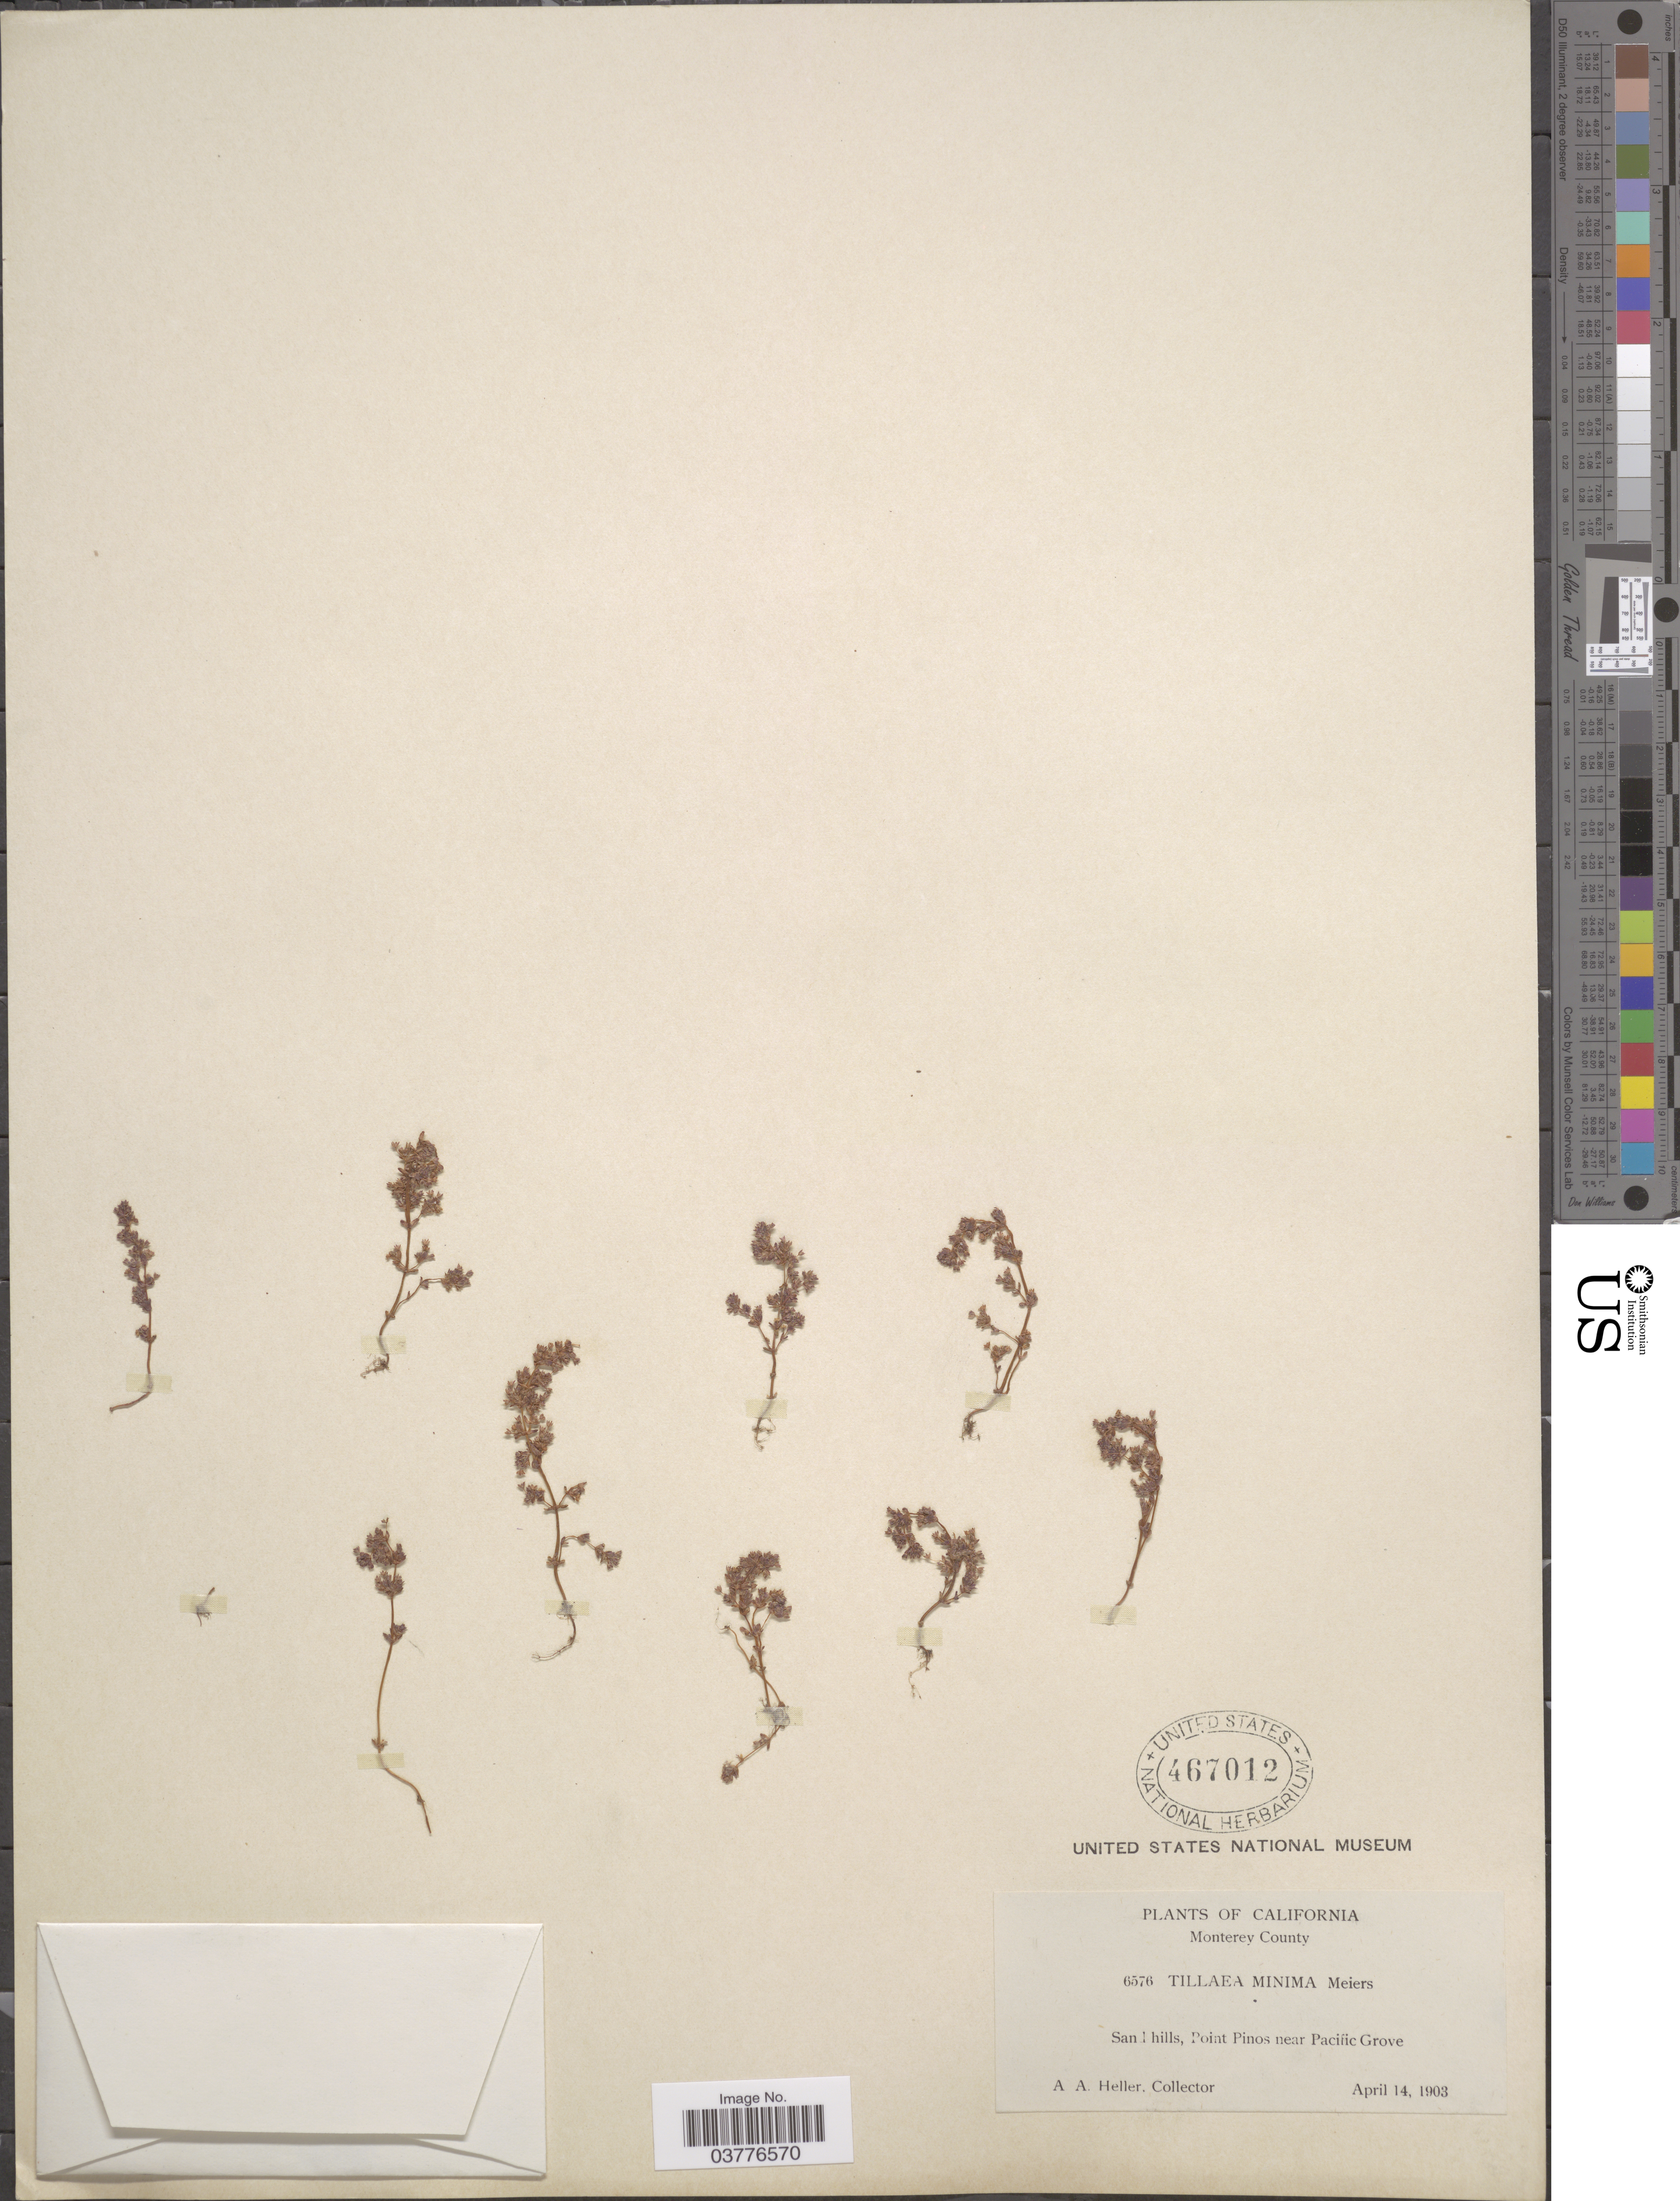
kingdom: Plantae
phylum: Tracheophyta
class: Magnoliopsida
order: Saxifragales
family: Crassulaceae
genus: Crassula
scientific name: Crassula connata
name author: (Ruiz & Pav.) A. Berger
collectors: A. A. Heller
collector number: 6576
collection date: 1903-04-14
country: United States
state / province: California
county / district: Monterey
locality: Monterey County. Sand hills, Point Pinos near Pacific Grove.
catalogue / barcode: US 467012